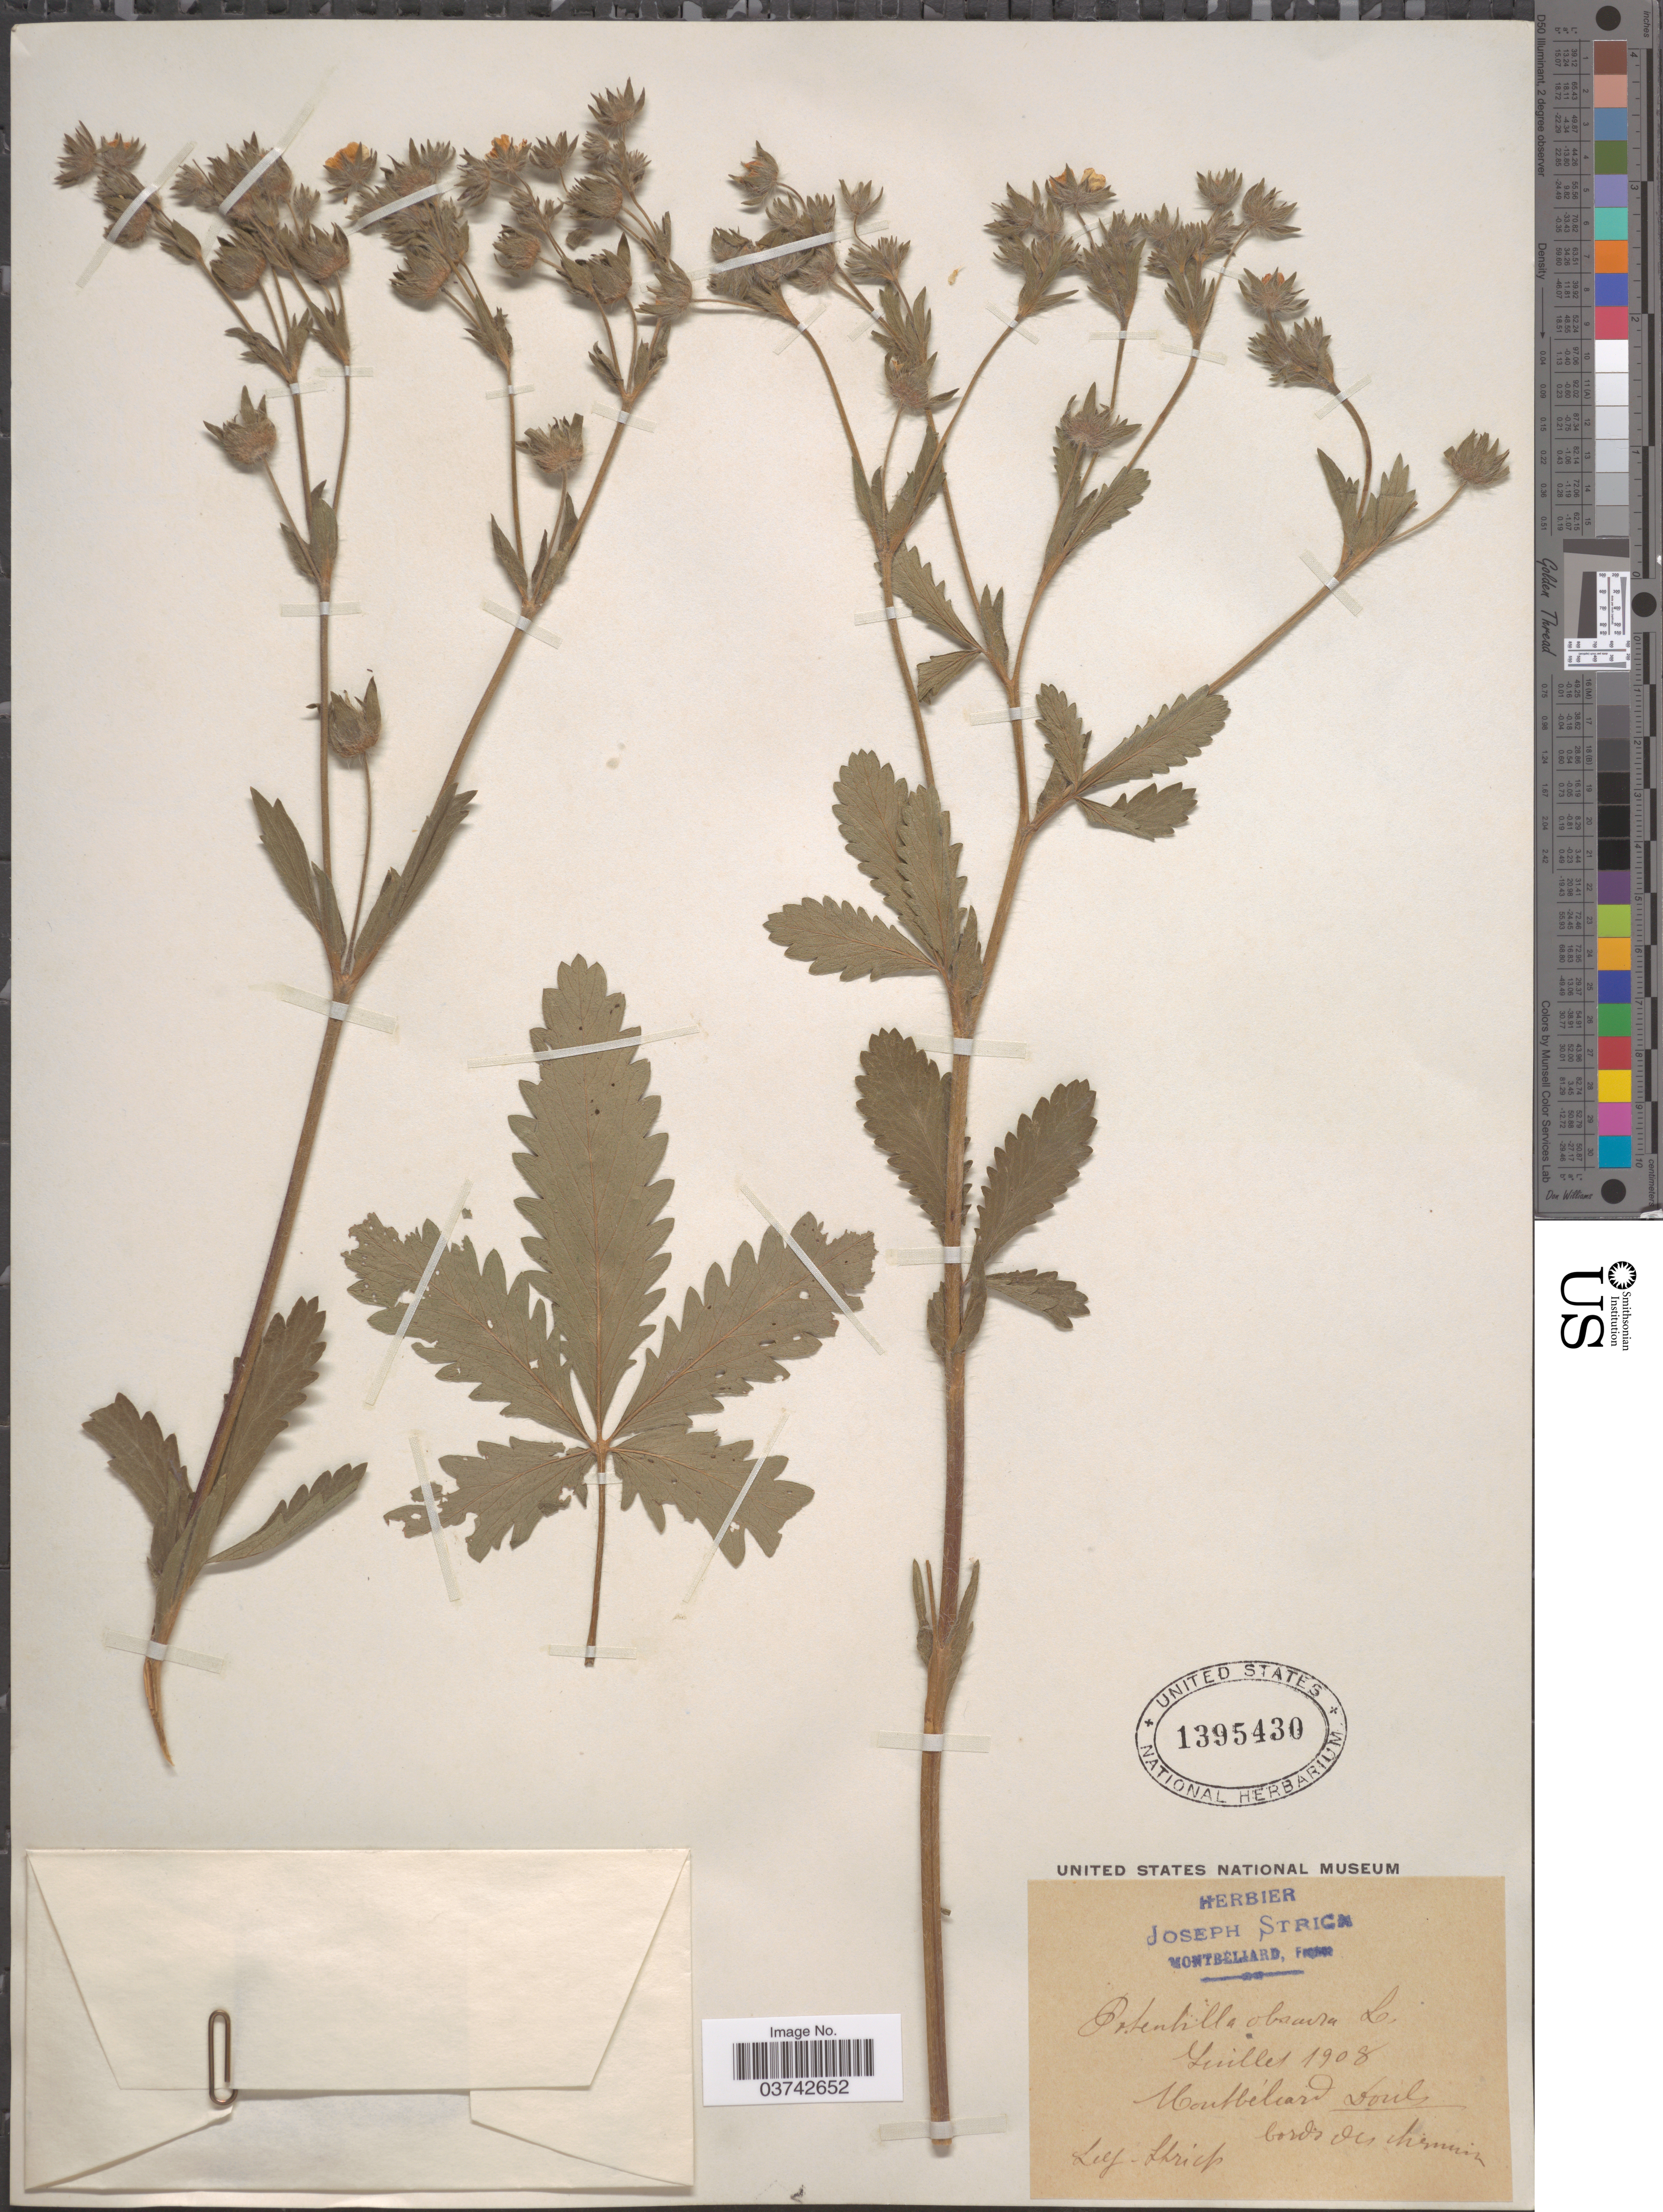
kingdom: Plantae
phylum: Tracheophyta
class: Magnoliopsida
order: Rosales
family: Rosaceae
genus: Potentilla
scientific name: Potentilla obscura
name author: Willd.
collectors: J. Strick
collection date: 1908-07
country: France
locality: Montbéliard Doub, bords des Armin [interpreted].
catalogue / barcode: US 1395430